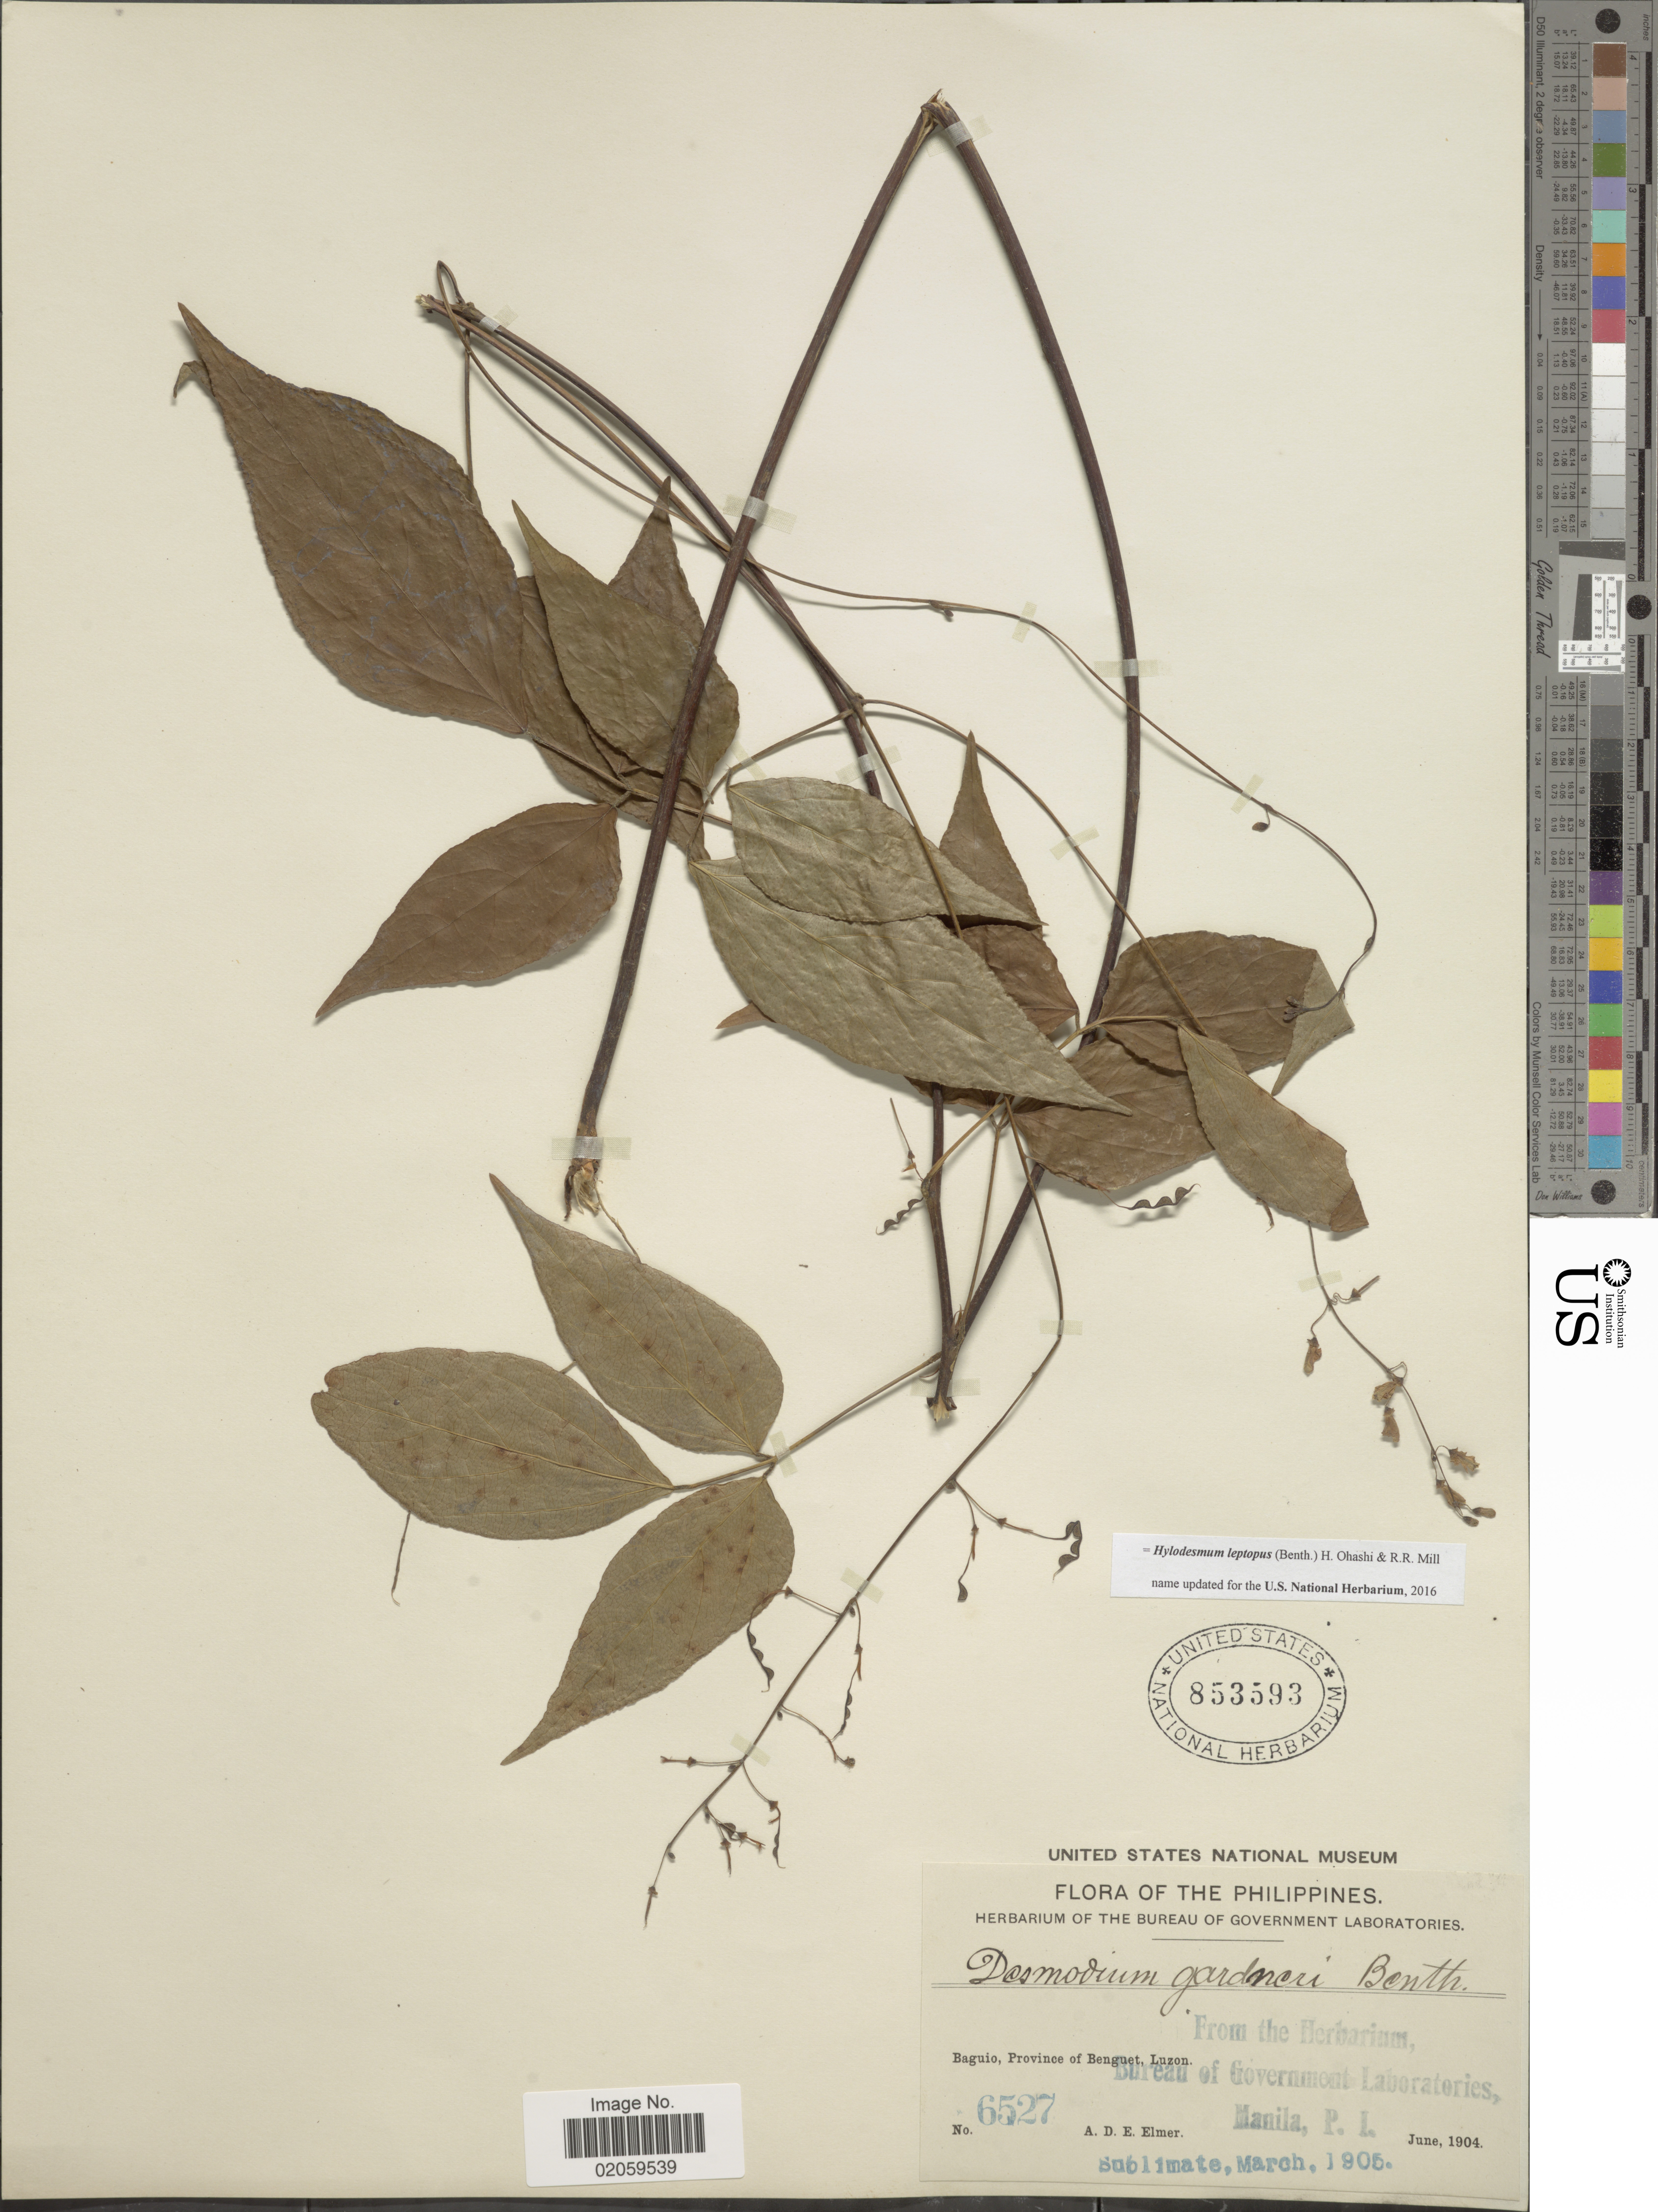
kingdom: Plantae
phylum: Tracheophyta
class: Magnoliopsida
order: Fabales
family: Fabaceae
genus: Hylodesmum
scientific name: Hylodesmum leptopus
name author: (A. Gray ex Benth.) H. Ohashi & R.R. Mill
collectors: A. D. E. Elmer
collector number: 6527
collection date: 1904-06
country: Philippines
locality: Baguio, Province of Benguet, Luzon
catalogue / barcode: US 853593